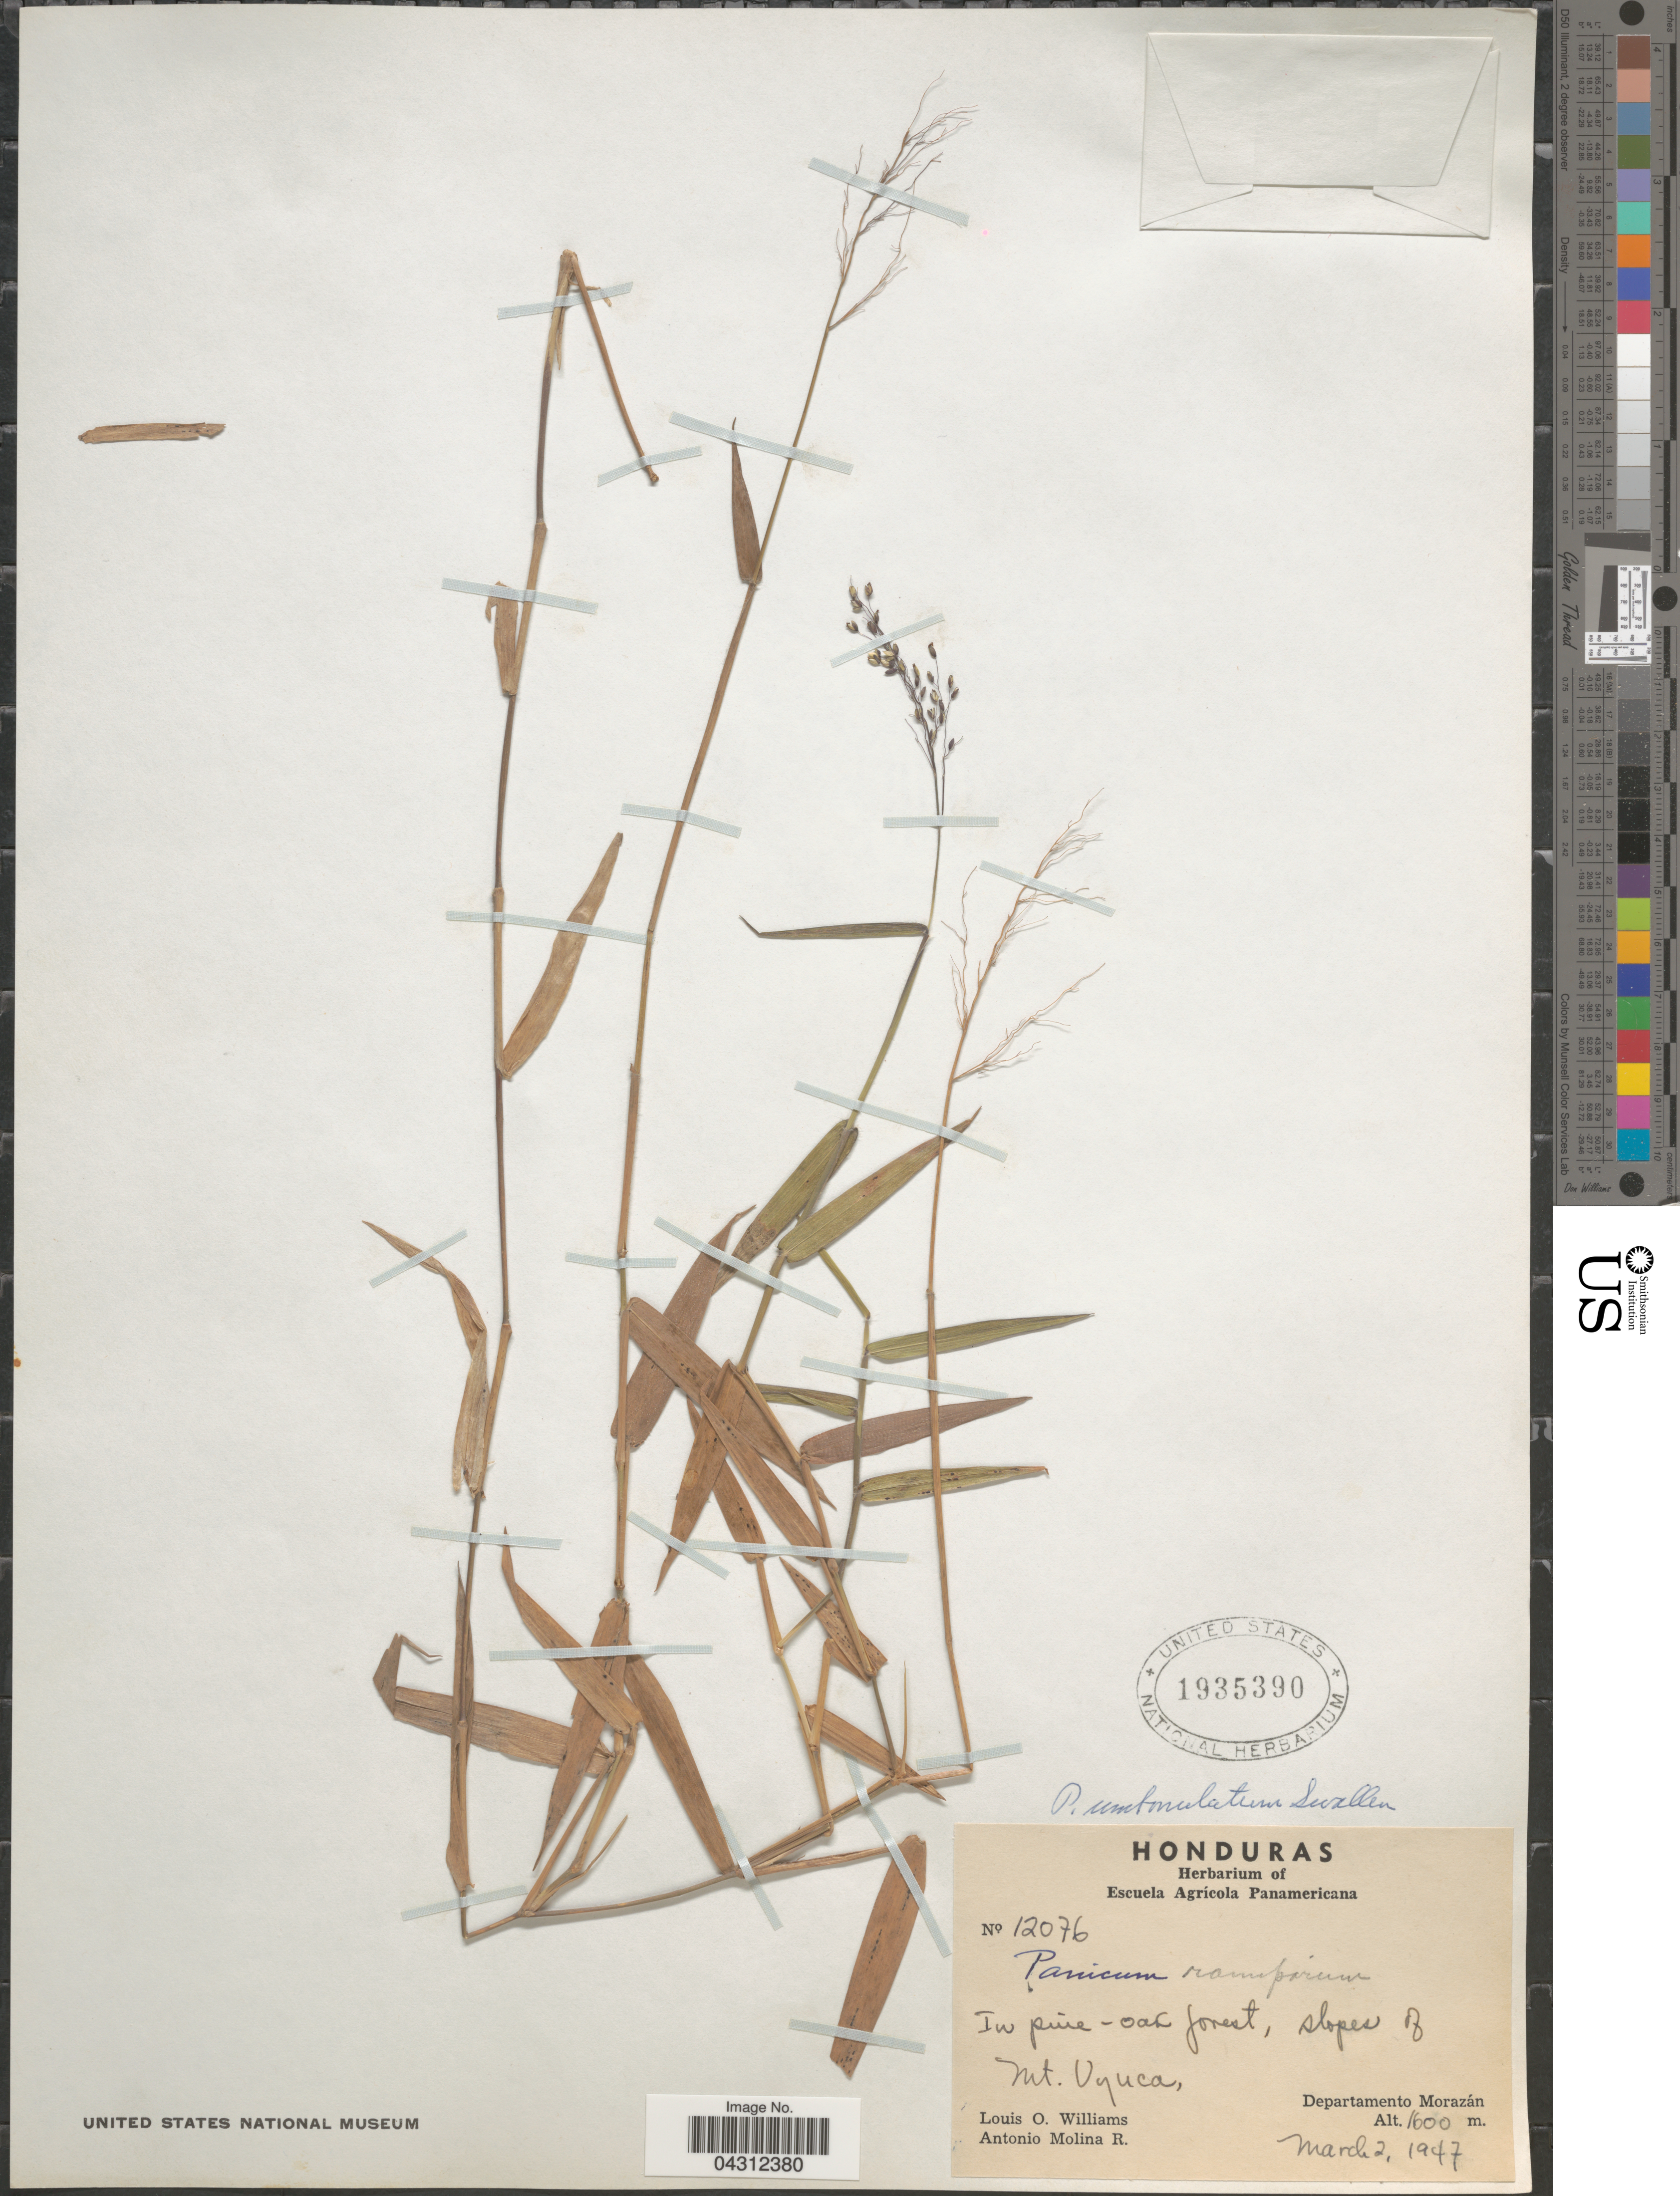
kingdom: Plantae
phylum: Tracheophyta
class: Liliopsida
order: Poales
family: Poaceae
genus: Dichanthelium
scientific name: Dichanthelium umbonulatum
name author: (Swallen) Davidse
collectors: L. O. Williams & A. Molina R.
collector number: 12076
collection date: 1947-03-02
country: Honduras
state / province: Fco. Morazán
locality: In pine-oak forest, slope of Mt. Uyuca, Departamento Morazán.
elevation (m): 1600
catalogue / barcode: US 1935390